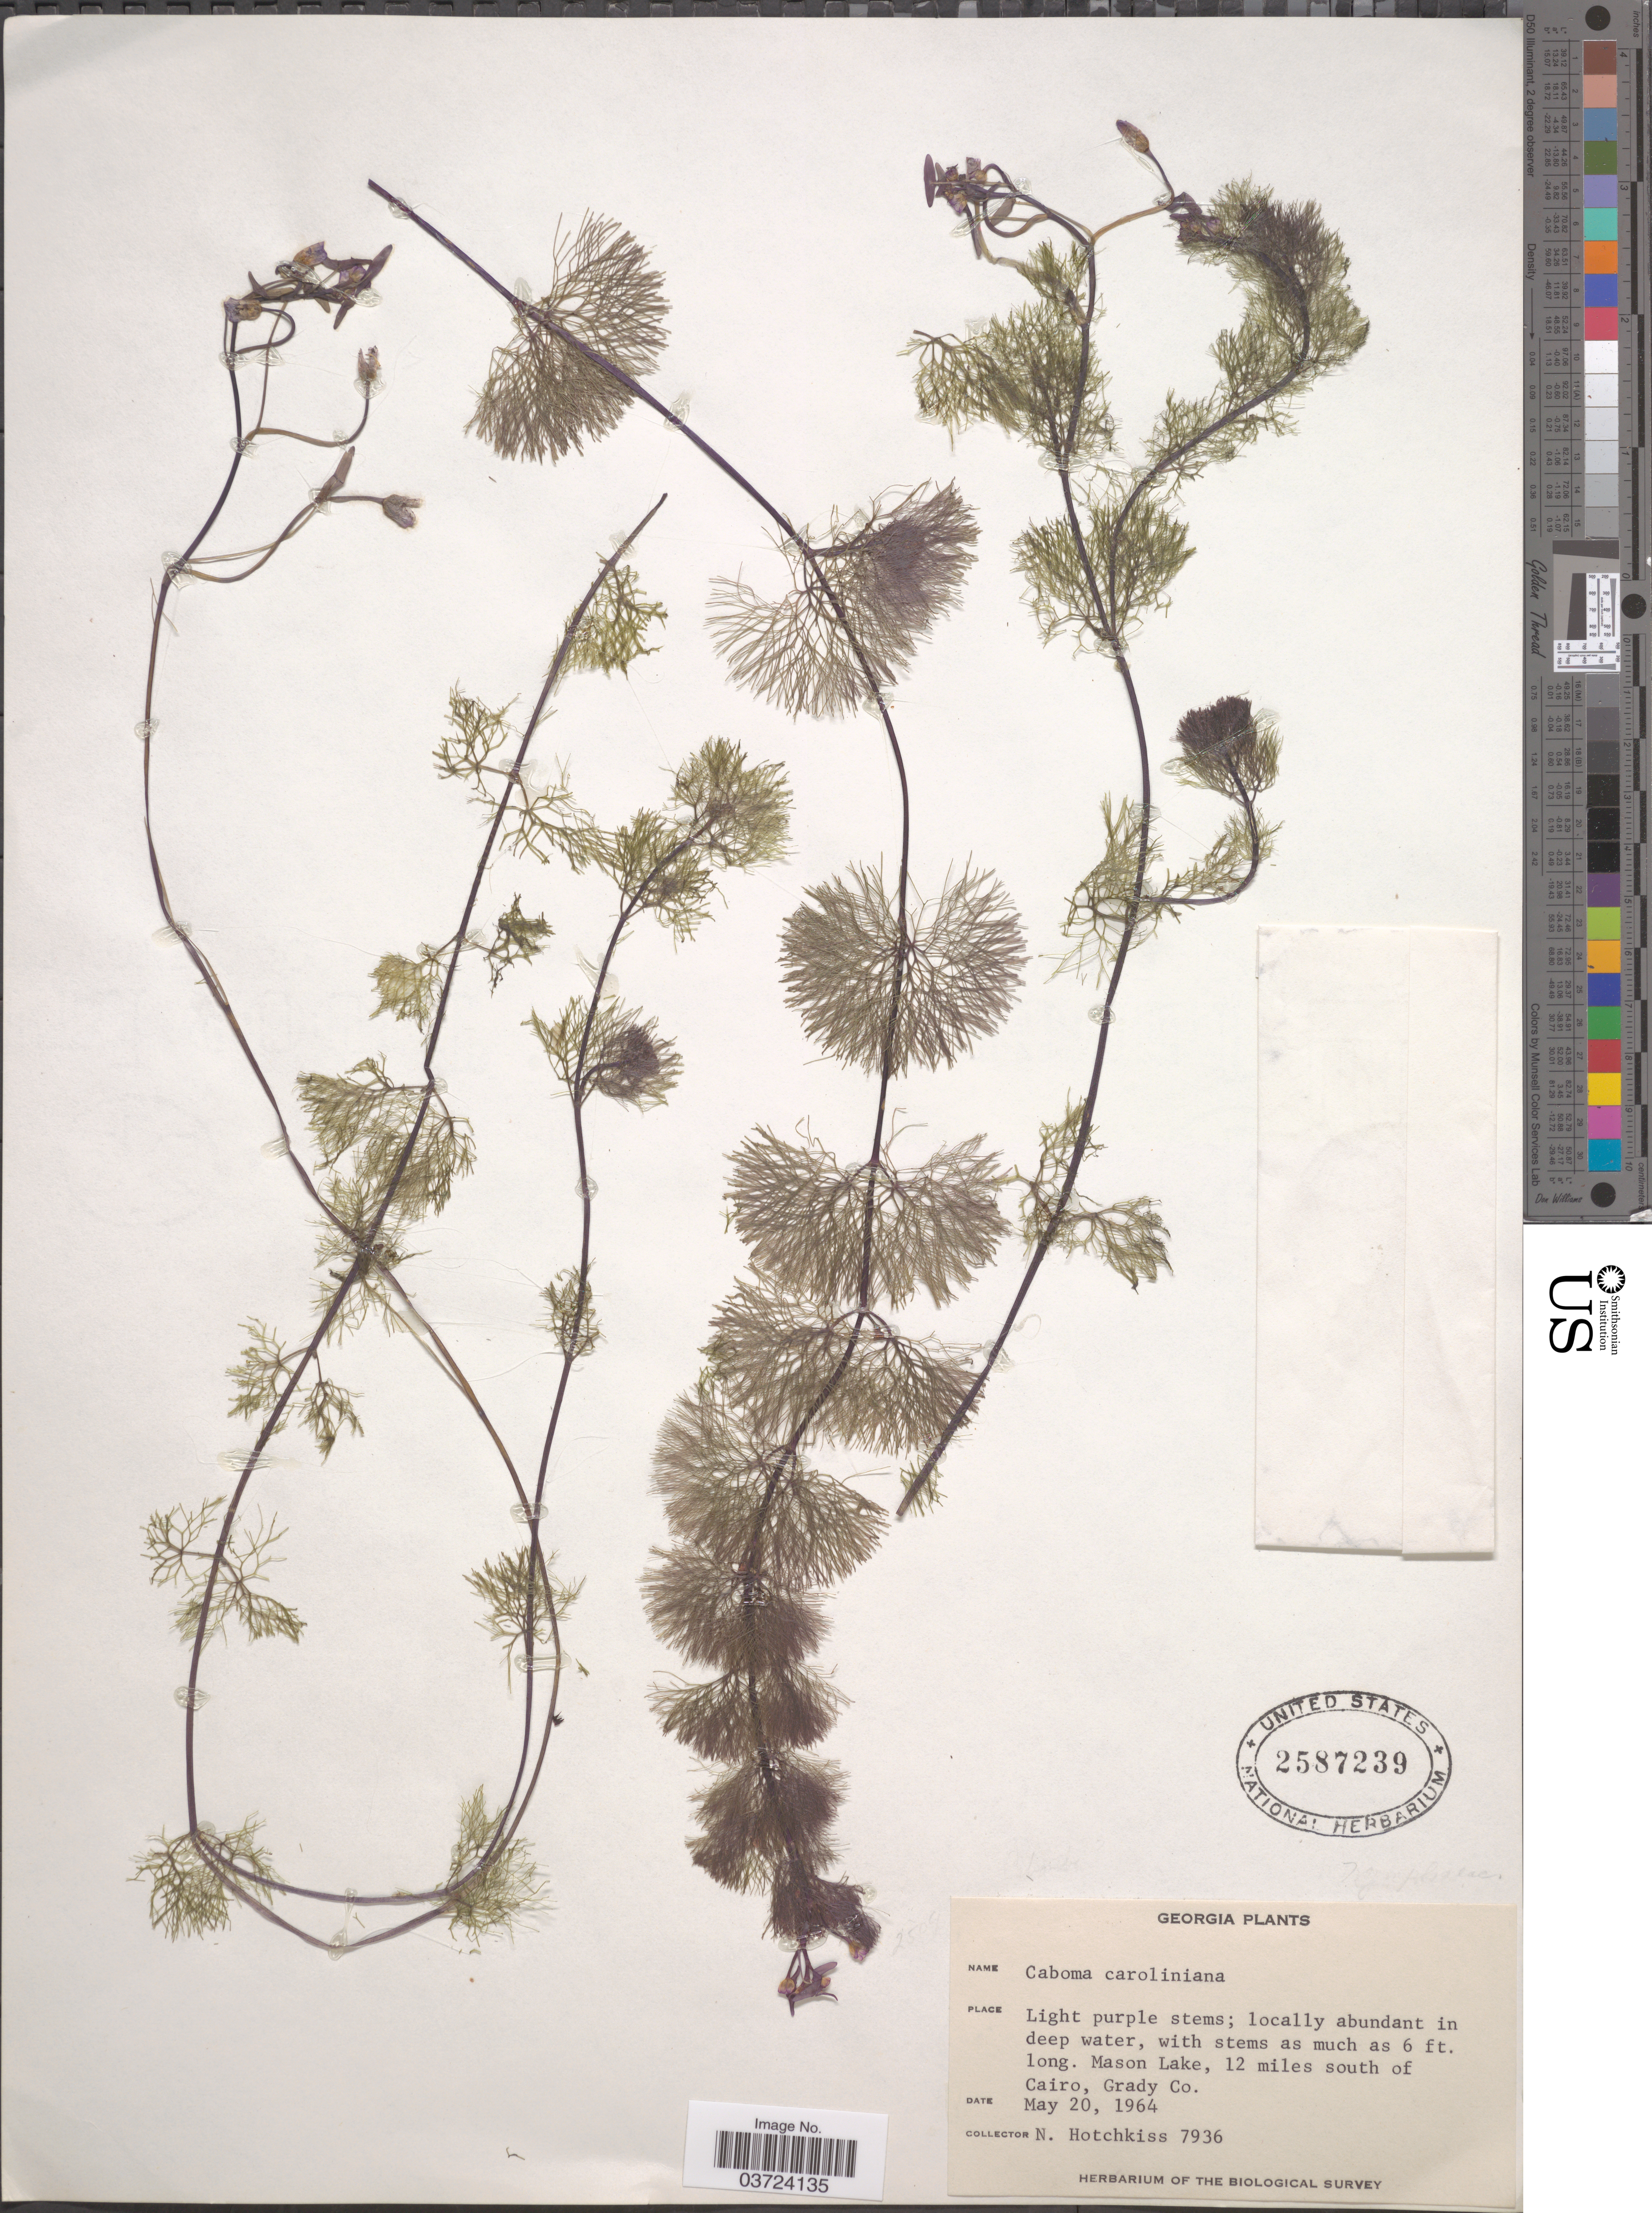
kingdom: Plantae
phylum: Tracheophyta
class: Magnoliopsida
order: Nymphaeales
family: Cabombaceae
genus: Cabomba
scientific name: Cabomba caroliniana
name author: A. Gray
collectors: N. Hotchkiss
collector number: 7936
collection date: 1964-05-20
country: United States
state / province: Georgia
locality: Mason Lake, 12 miles south of Cairo, Grady Co.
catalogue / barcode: US 2587239